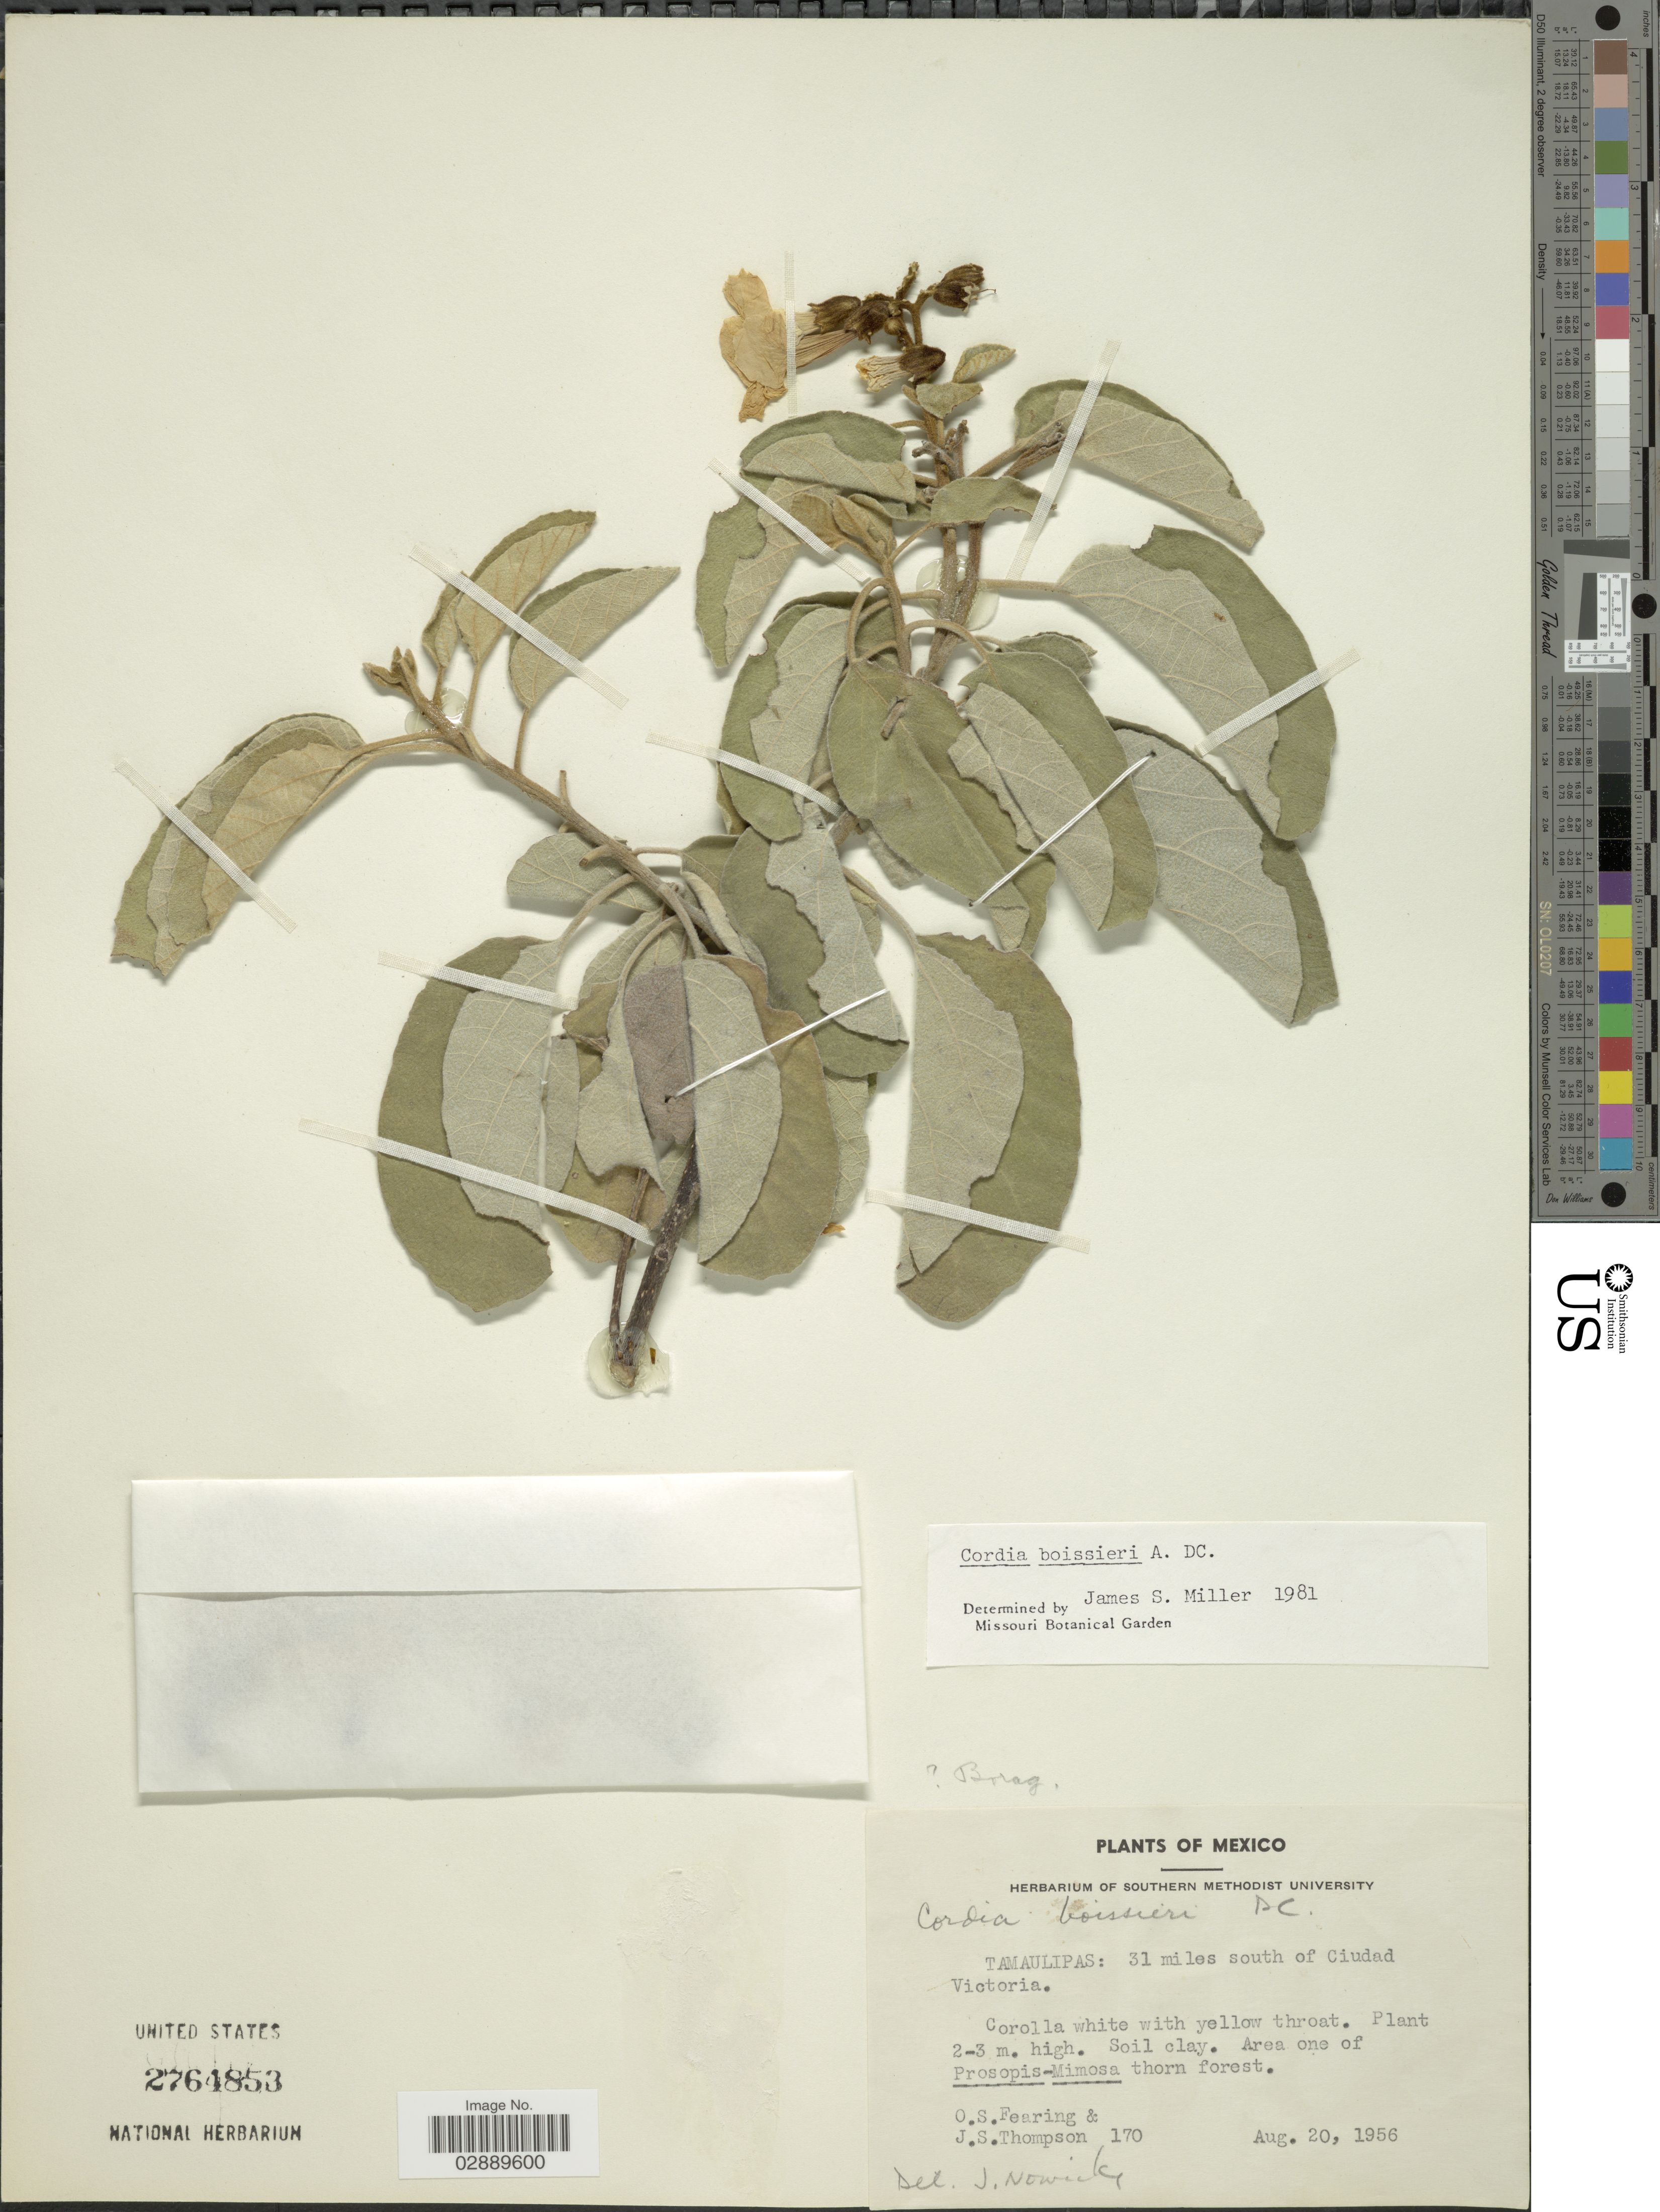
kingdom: Plantae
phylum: Tracheophyta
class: Magnoliopsida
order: Boraginales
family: Cordiaceae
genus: Cordia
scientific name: Cordia boissieri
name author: A. DC.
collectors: O. S. Fearing & J. S. Thompson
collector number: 170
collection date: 1956-08-20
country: Mexico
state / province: Tamaulipas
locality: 31 miles south of Ciudad Victoria. Area one of Prosopis-Mimosa thorn forest.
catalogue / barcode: US 2764853